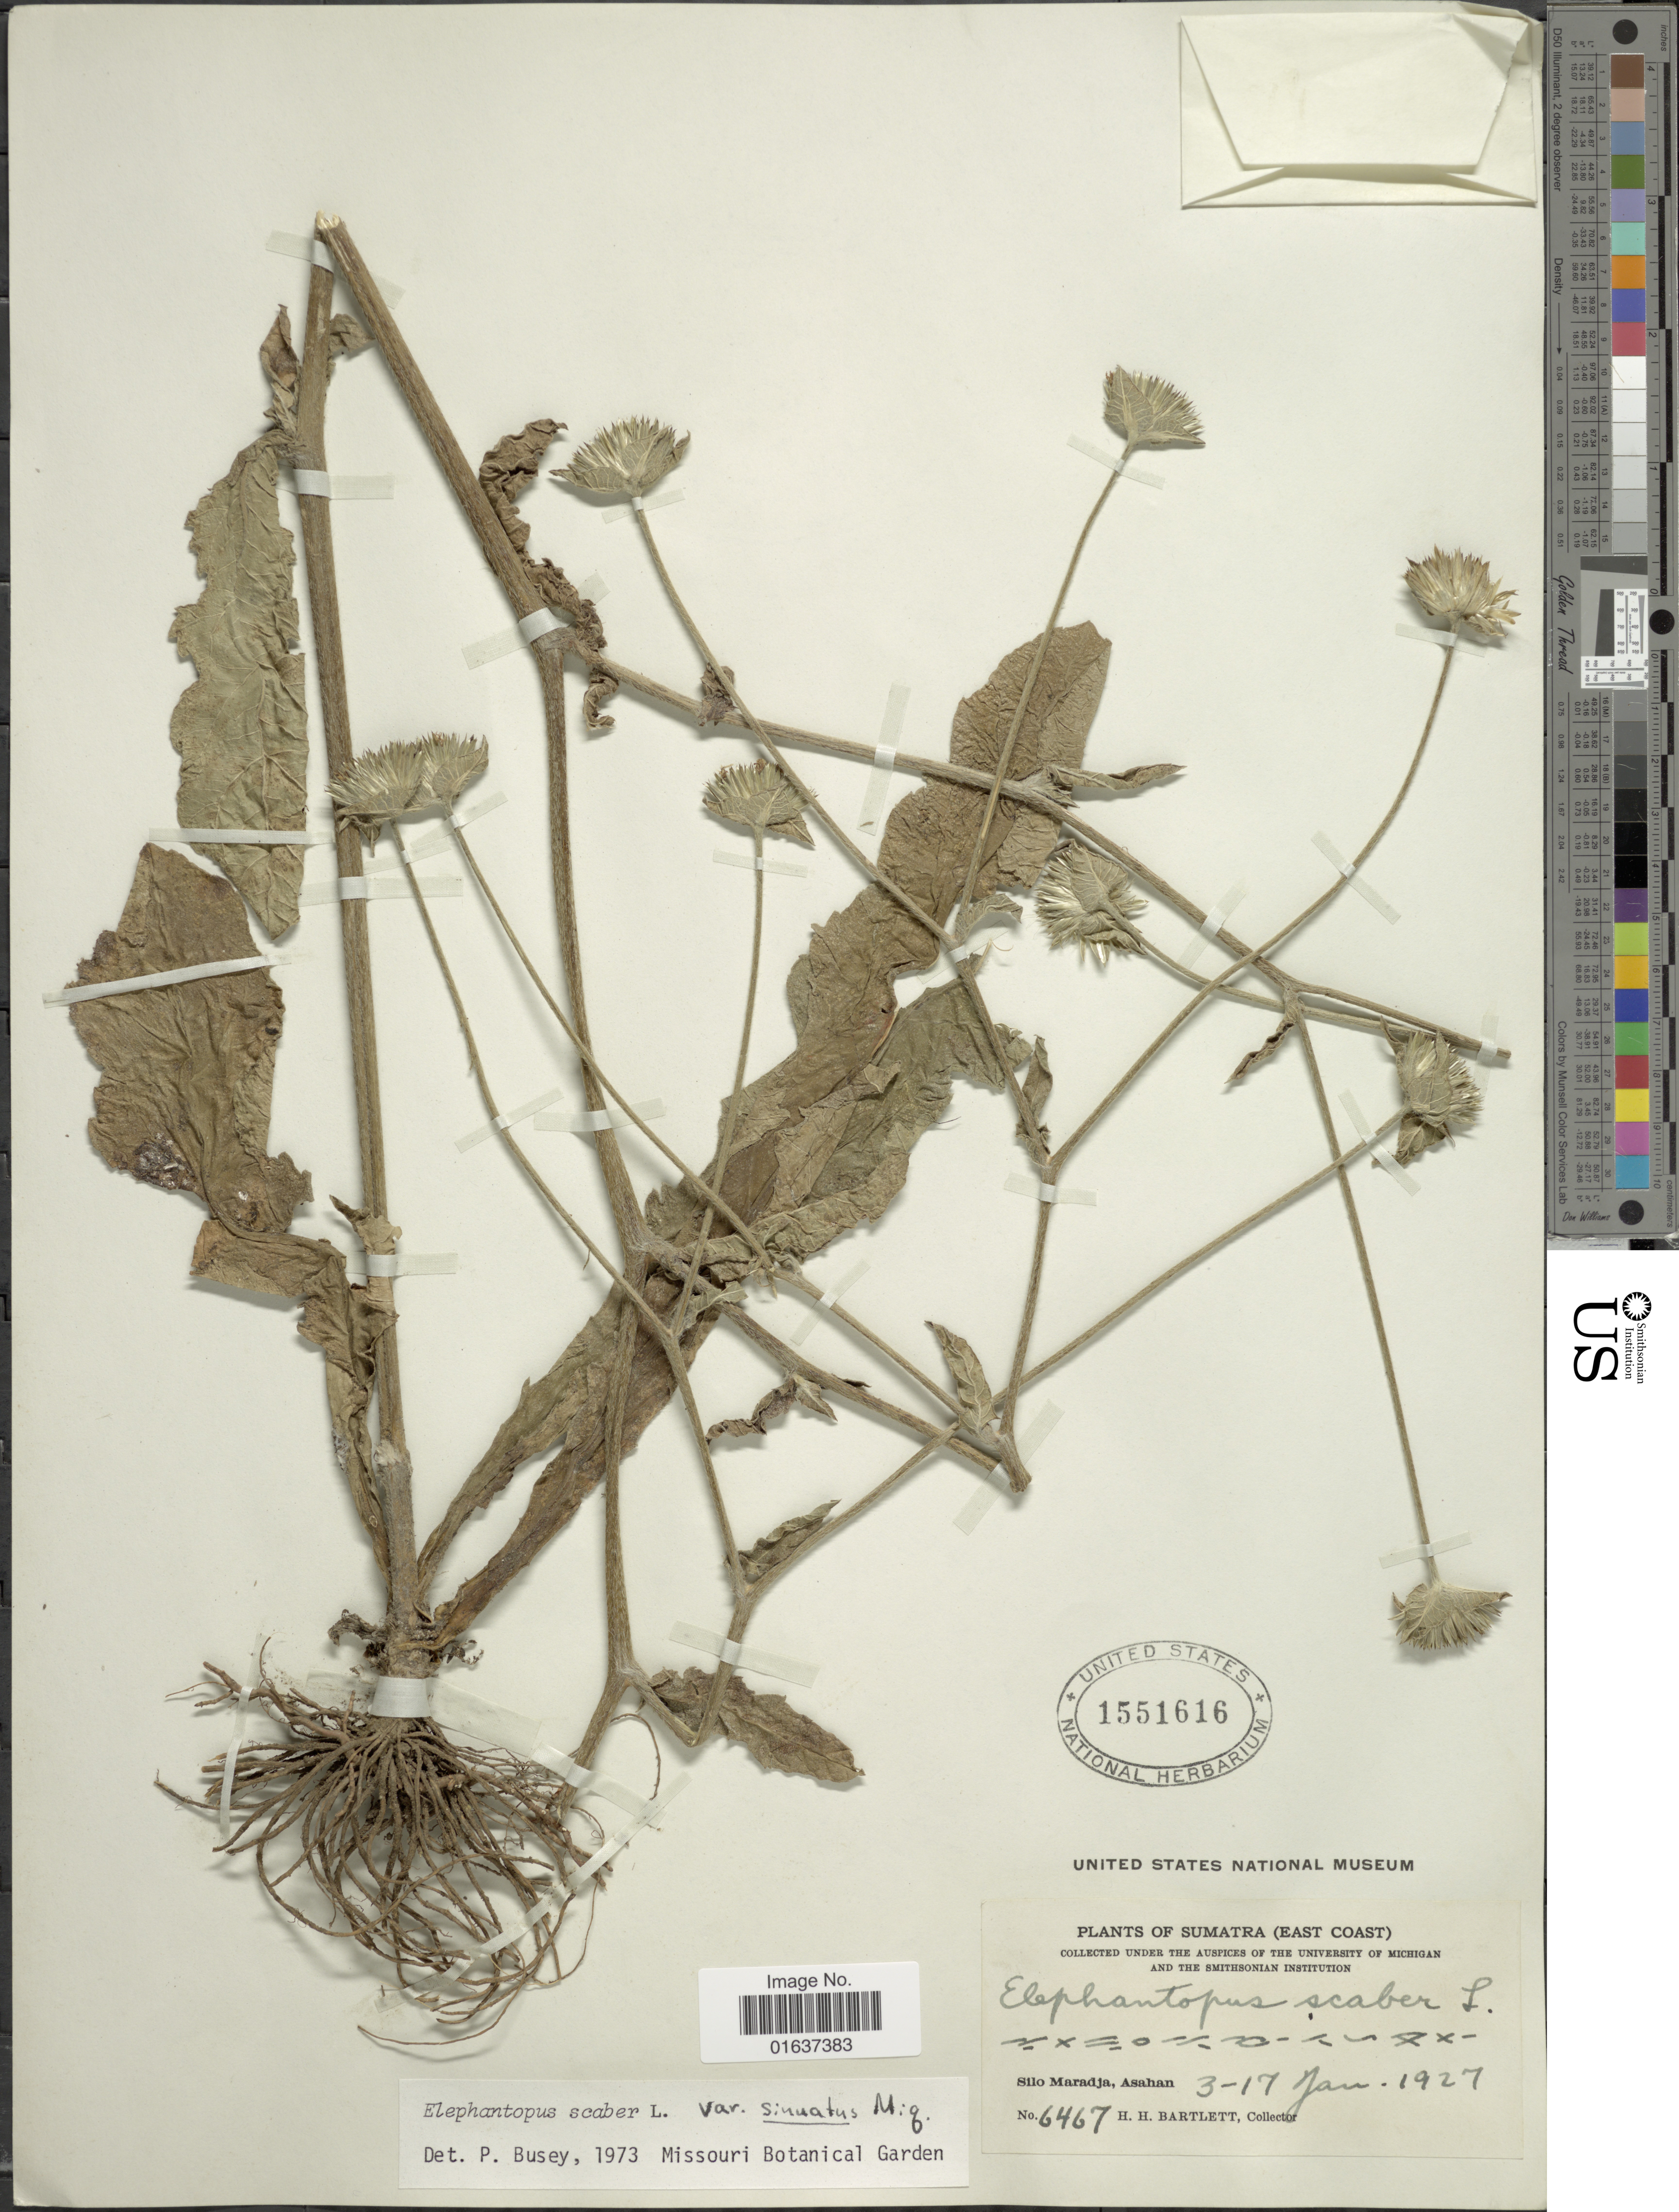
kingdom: Plantae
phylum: Tracheophyta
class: Magnoliopsida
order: Asterales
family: Asteraceae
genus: Elephantopus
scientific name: Elephantopus scaber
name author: L.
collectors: H. H. Bartlett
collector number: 6467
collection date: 1927-01-03/1927-01-17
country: Indonesia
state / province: Sumatra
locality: Sumatra (East Coast), Silo Maradja, Asahan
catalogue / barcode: US 1551616